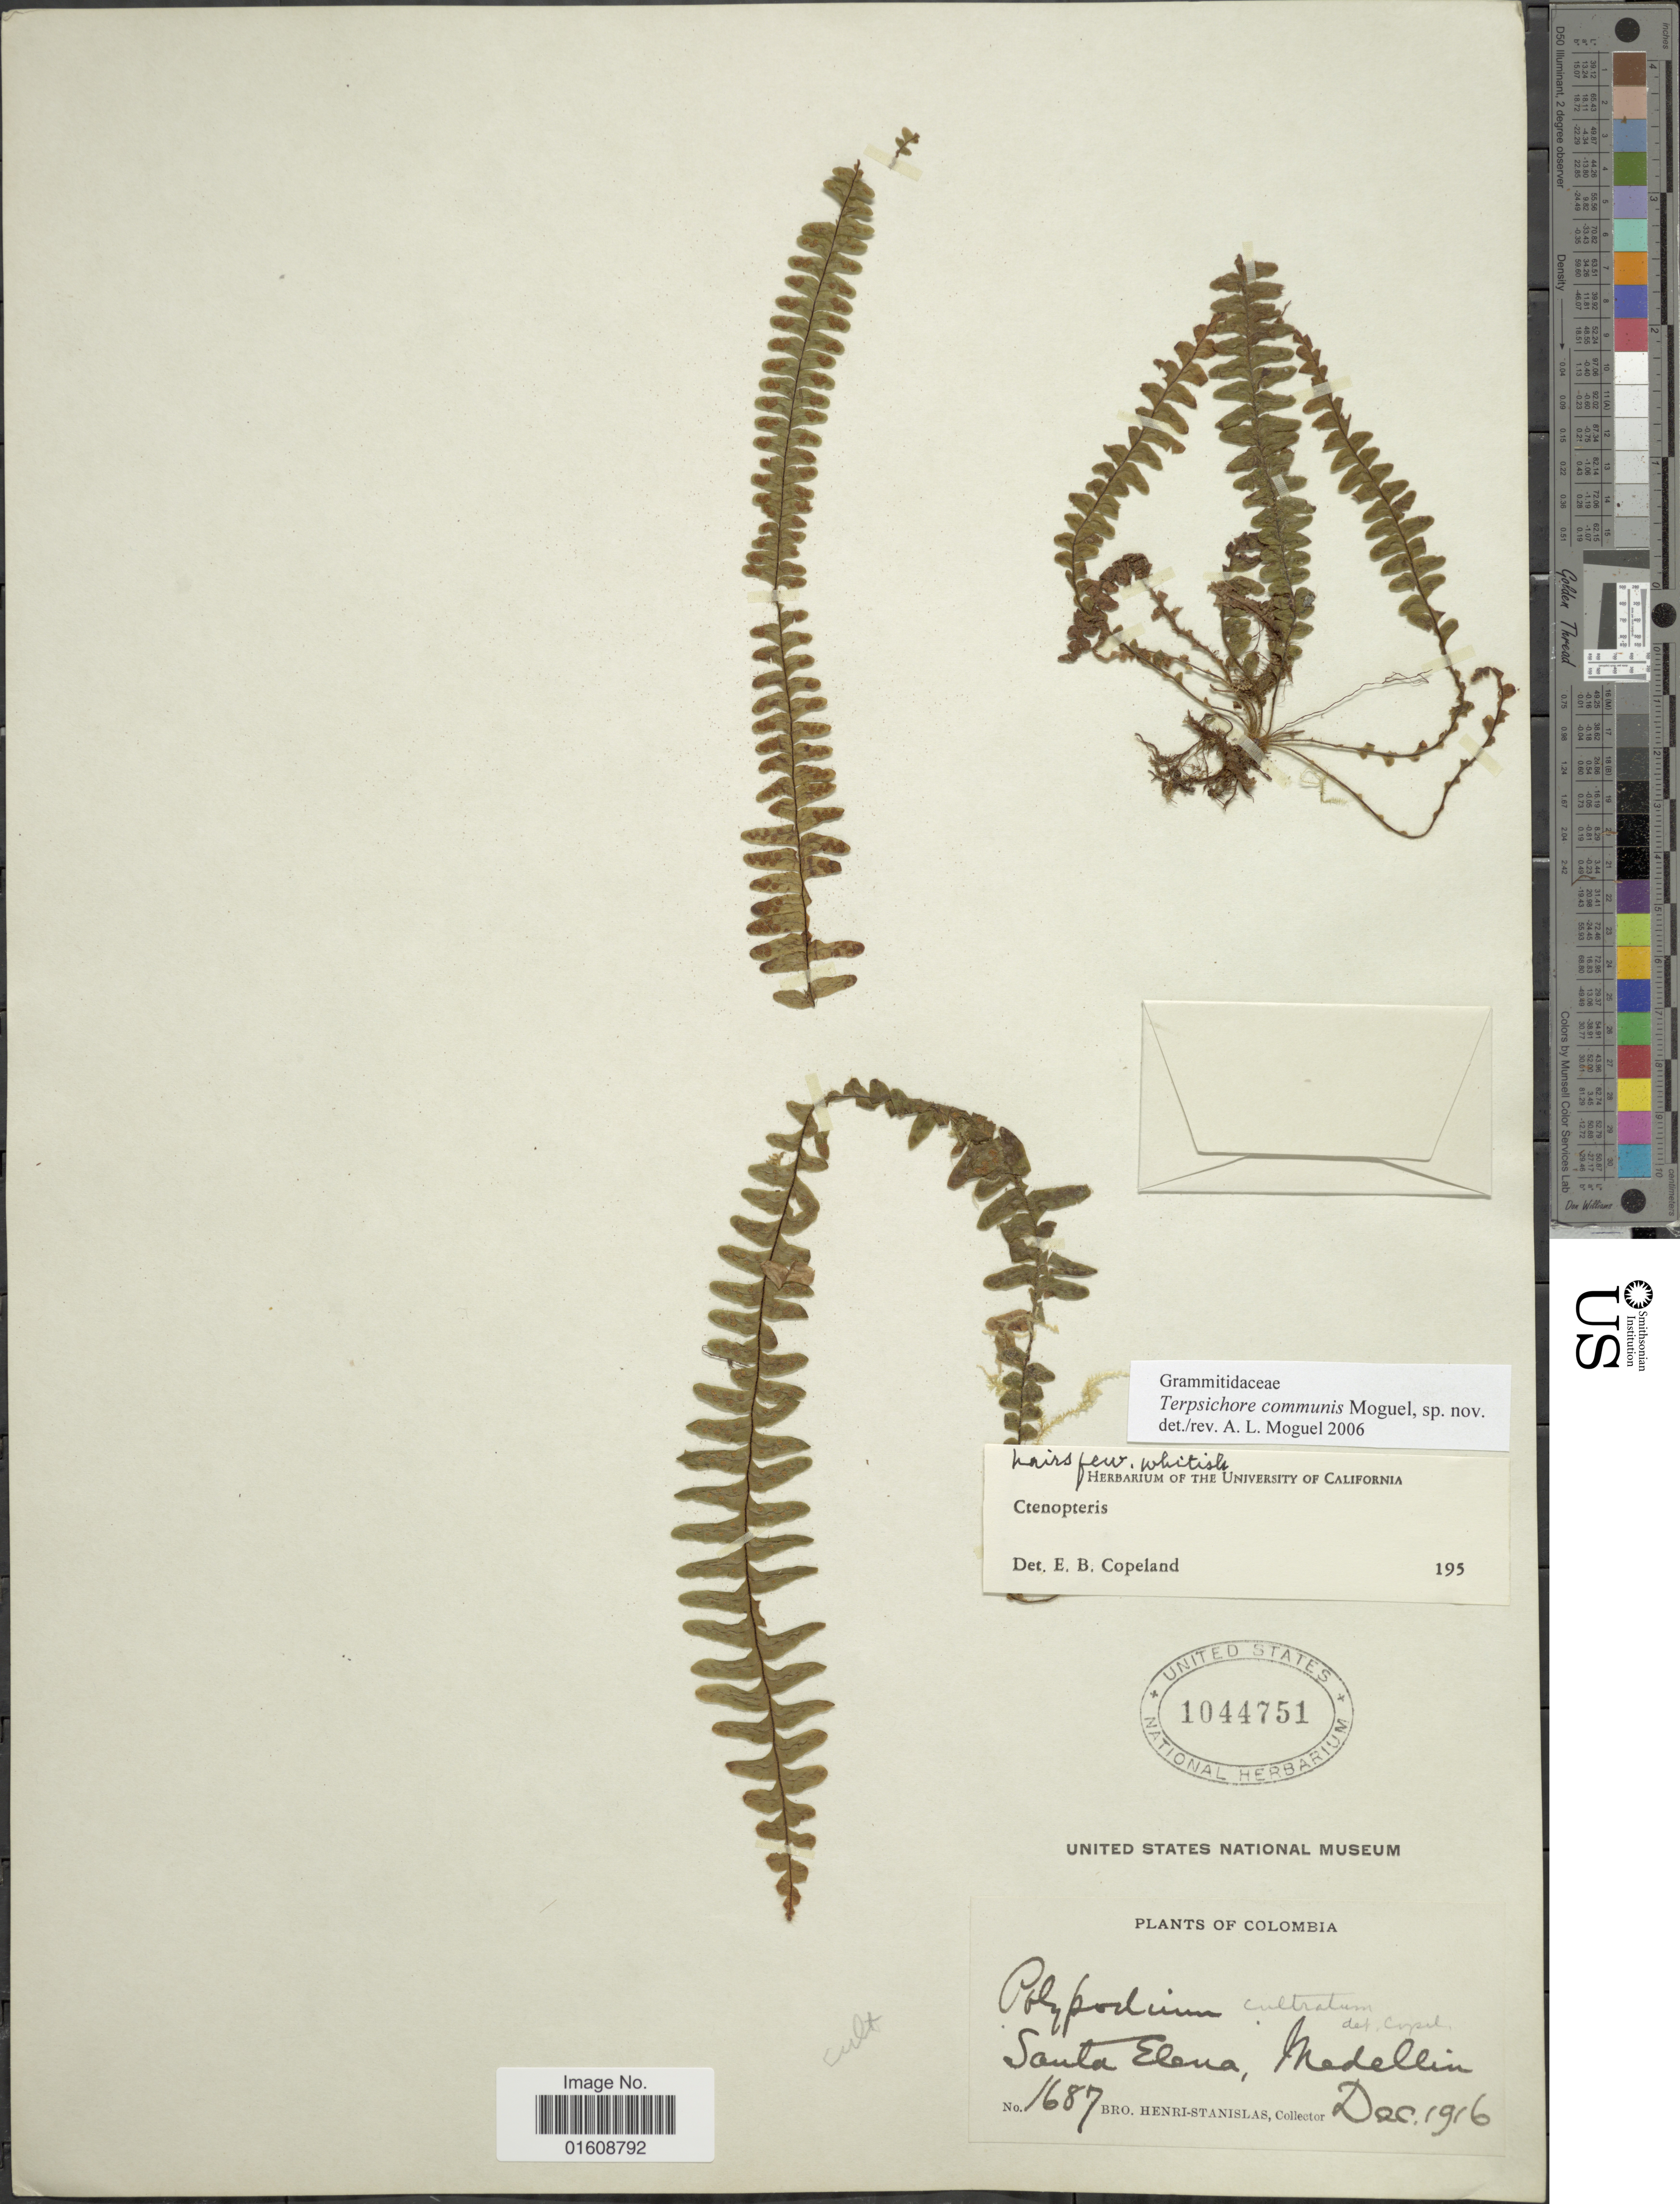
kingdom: Plantae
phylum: Tracheophyta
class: Polypodiopsida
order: Polypodiales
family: Polypodiaceae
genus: Alansmia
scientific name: Alansmia cultrata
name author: (Bory ex Willd.) Moguel & M. Kessler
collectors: Henri-Stanislas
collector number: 1687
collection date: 1916-12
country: Bolivia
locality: Santa Elena, Medellin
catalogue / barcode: US 1044751